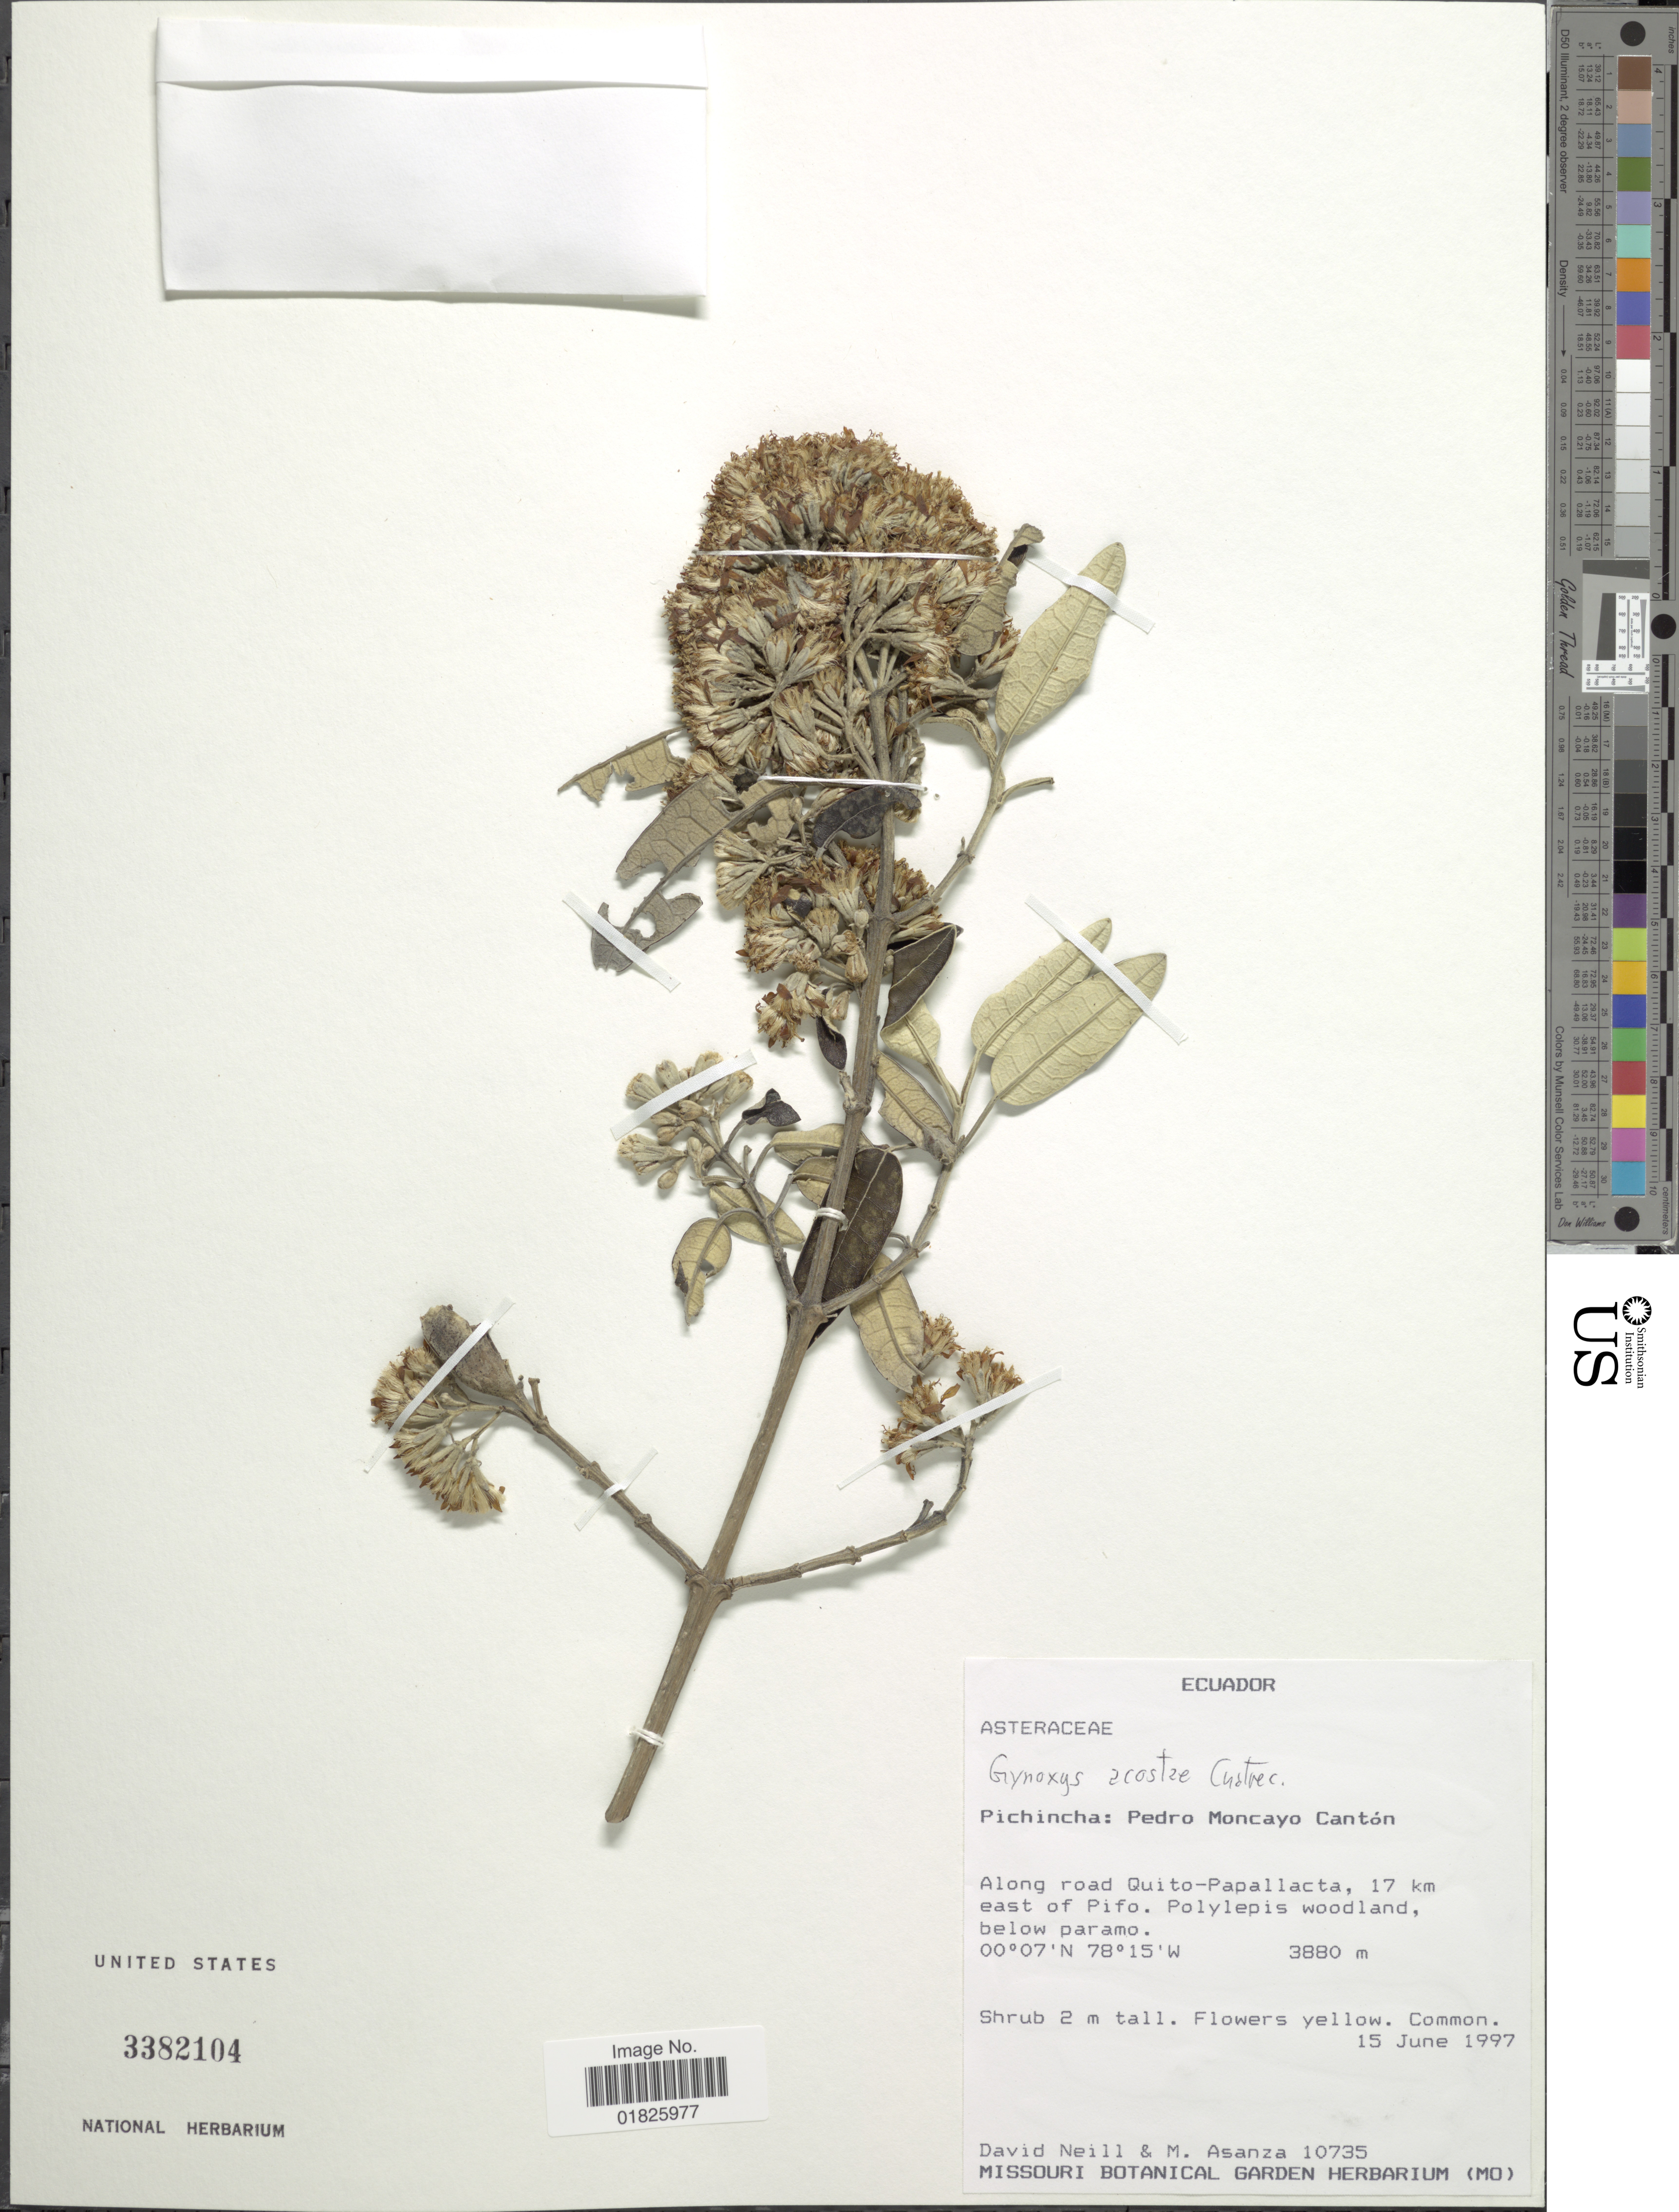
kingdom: Plantae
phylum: Tracheophyta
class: Magnoliopsida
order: Asterales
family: Asteraceae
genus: Gynoxys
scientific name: Gynoxys acostae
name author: Cuatrec.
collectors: D. Neill & M. Asanza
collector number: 10735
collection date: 1997-06-15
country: Ecuador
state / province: Pichincha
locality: Pedro Moncayo Cantón, along road Quito-Papallacta, 17 km east of Pifo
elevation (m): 3880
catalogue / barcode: US 3382104